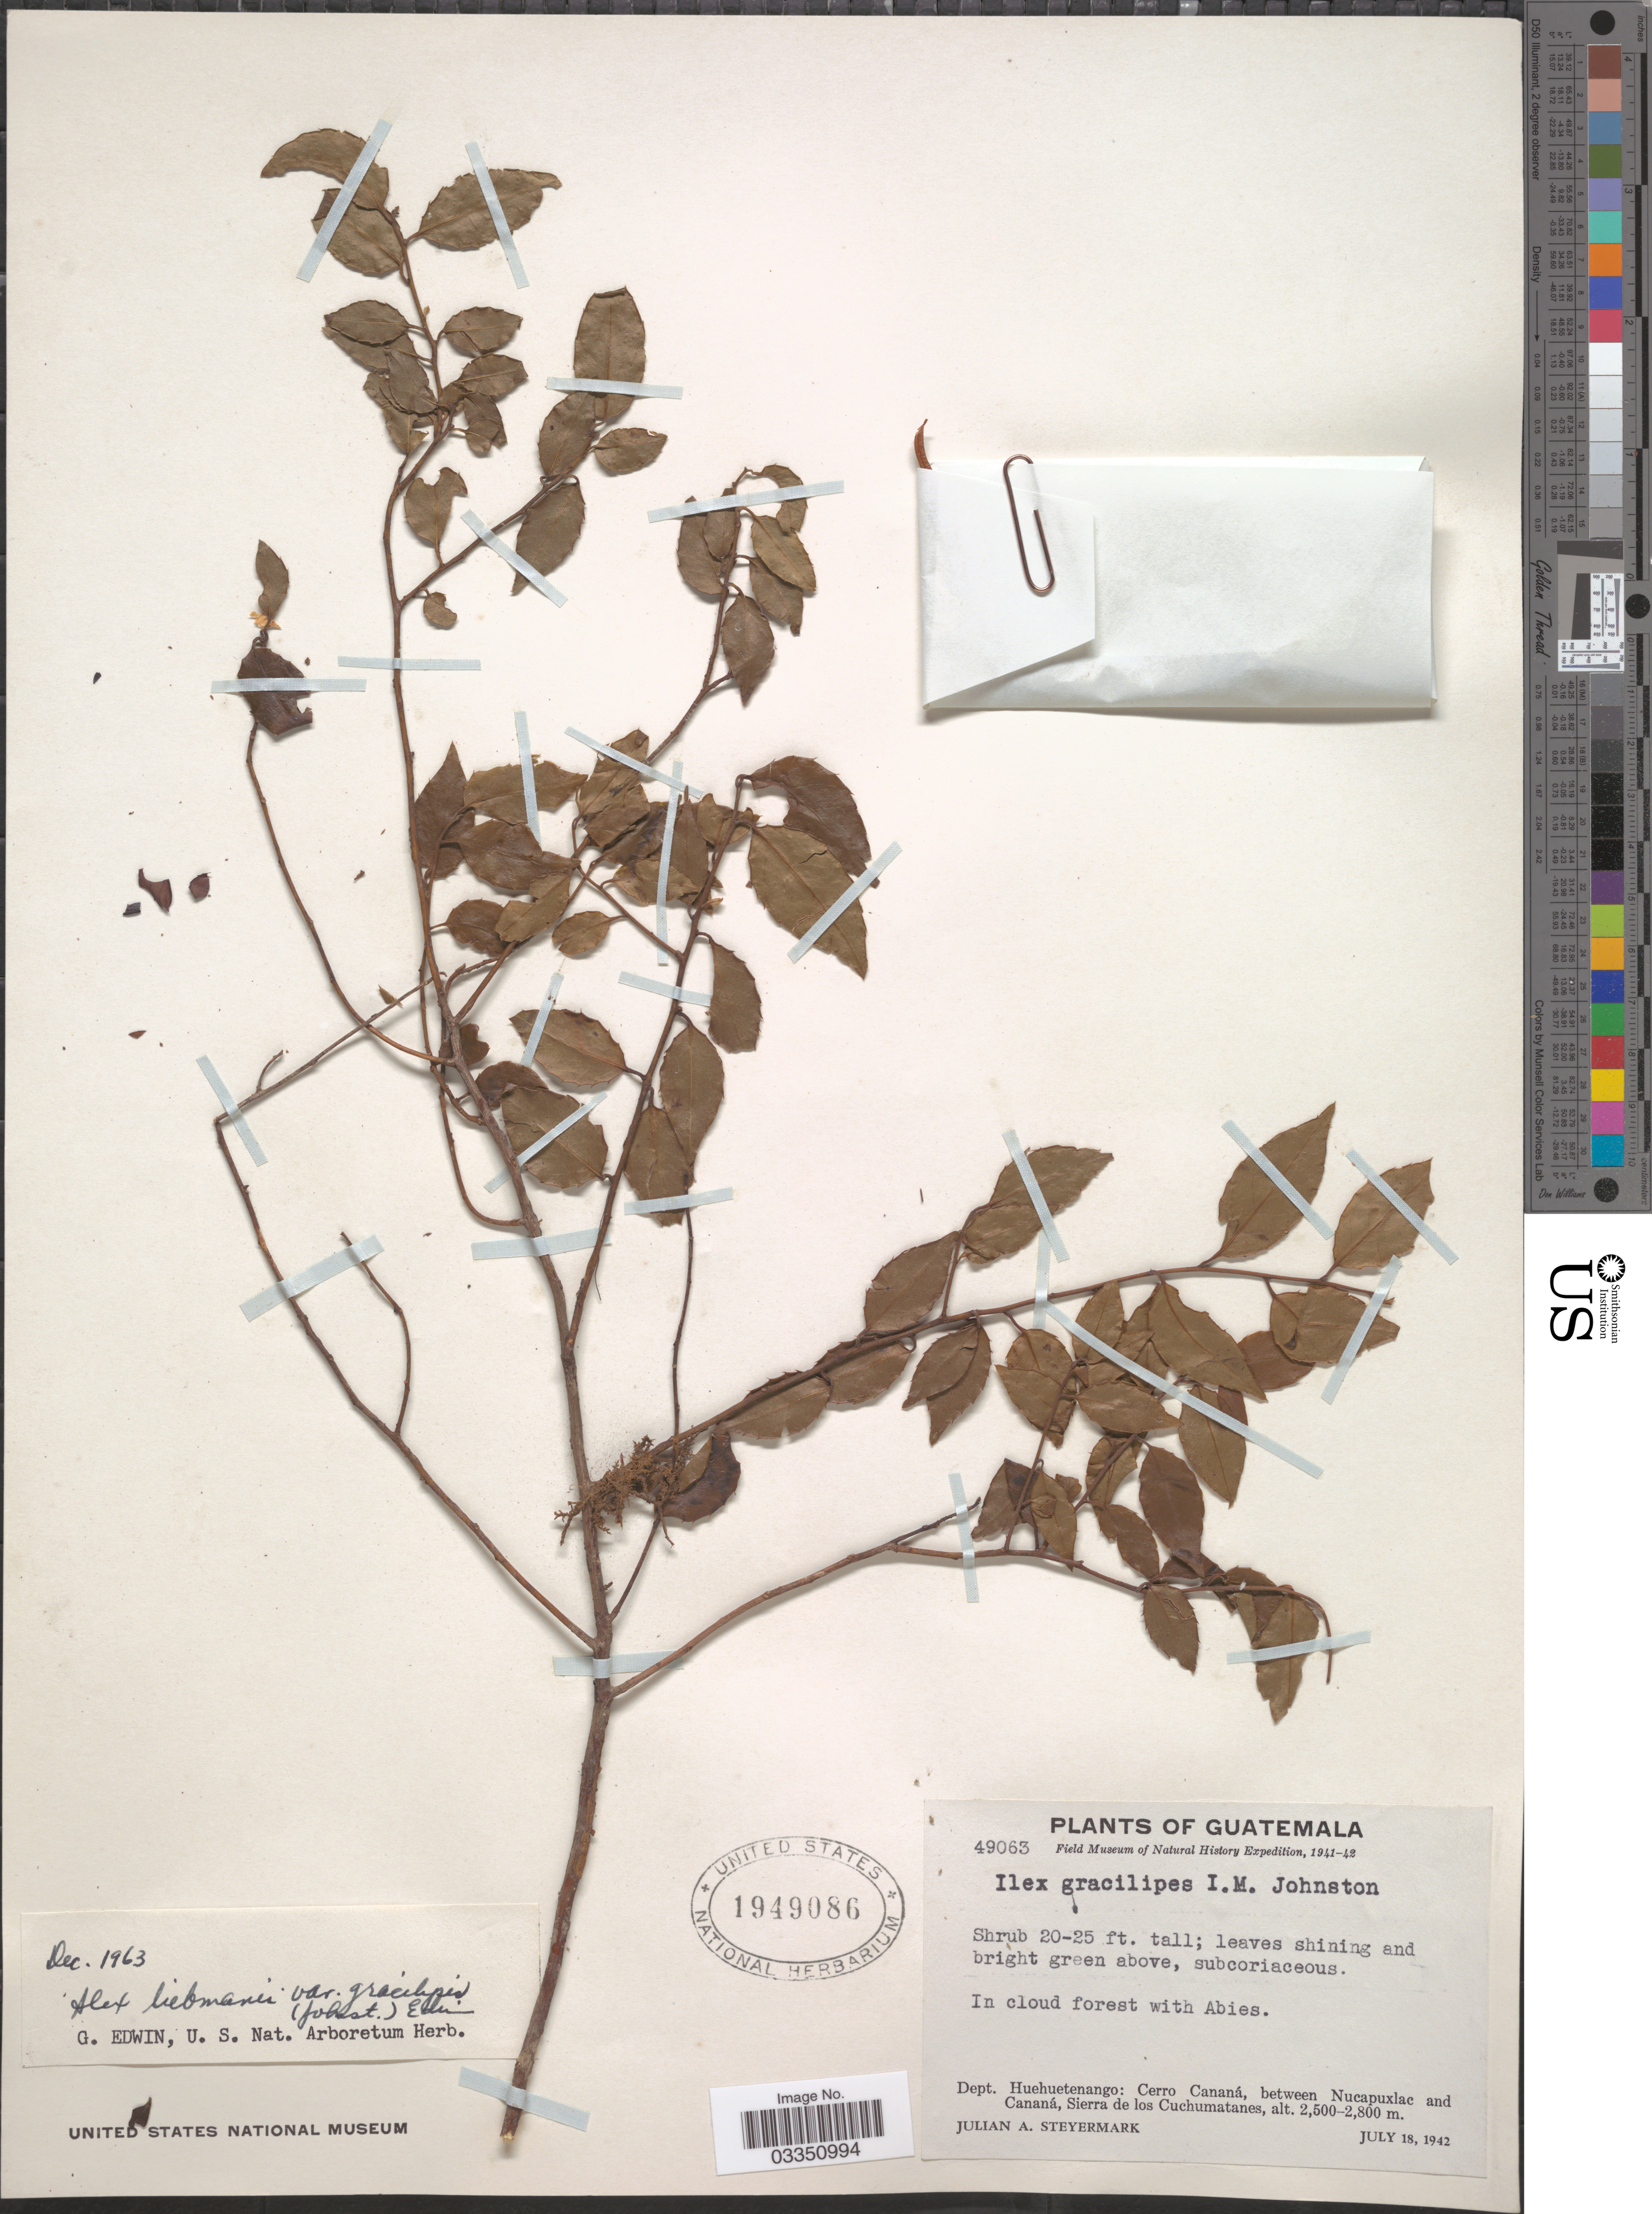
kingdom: Plantae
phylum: Tracheophyta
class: Magnoliopsida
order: Aquifoliales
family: Aquifoliaceae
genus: Ilex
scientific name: Ilex liebmannii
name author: Standl.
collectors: J. Steyermark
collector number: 49063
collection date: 1942-07-18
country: Guatemala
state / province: Huehuetenango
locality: Dept. Huehuetenango: Cerro Cananá, between Nucapuxlac and Cananá, Sierra de los Cuchumatanes.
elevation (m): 2500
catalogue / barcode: US 1949086